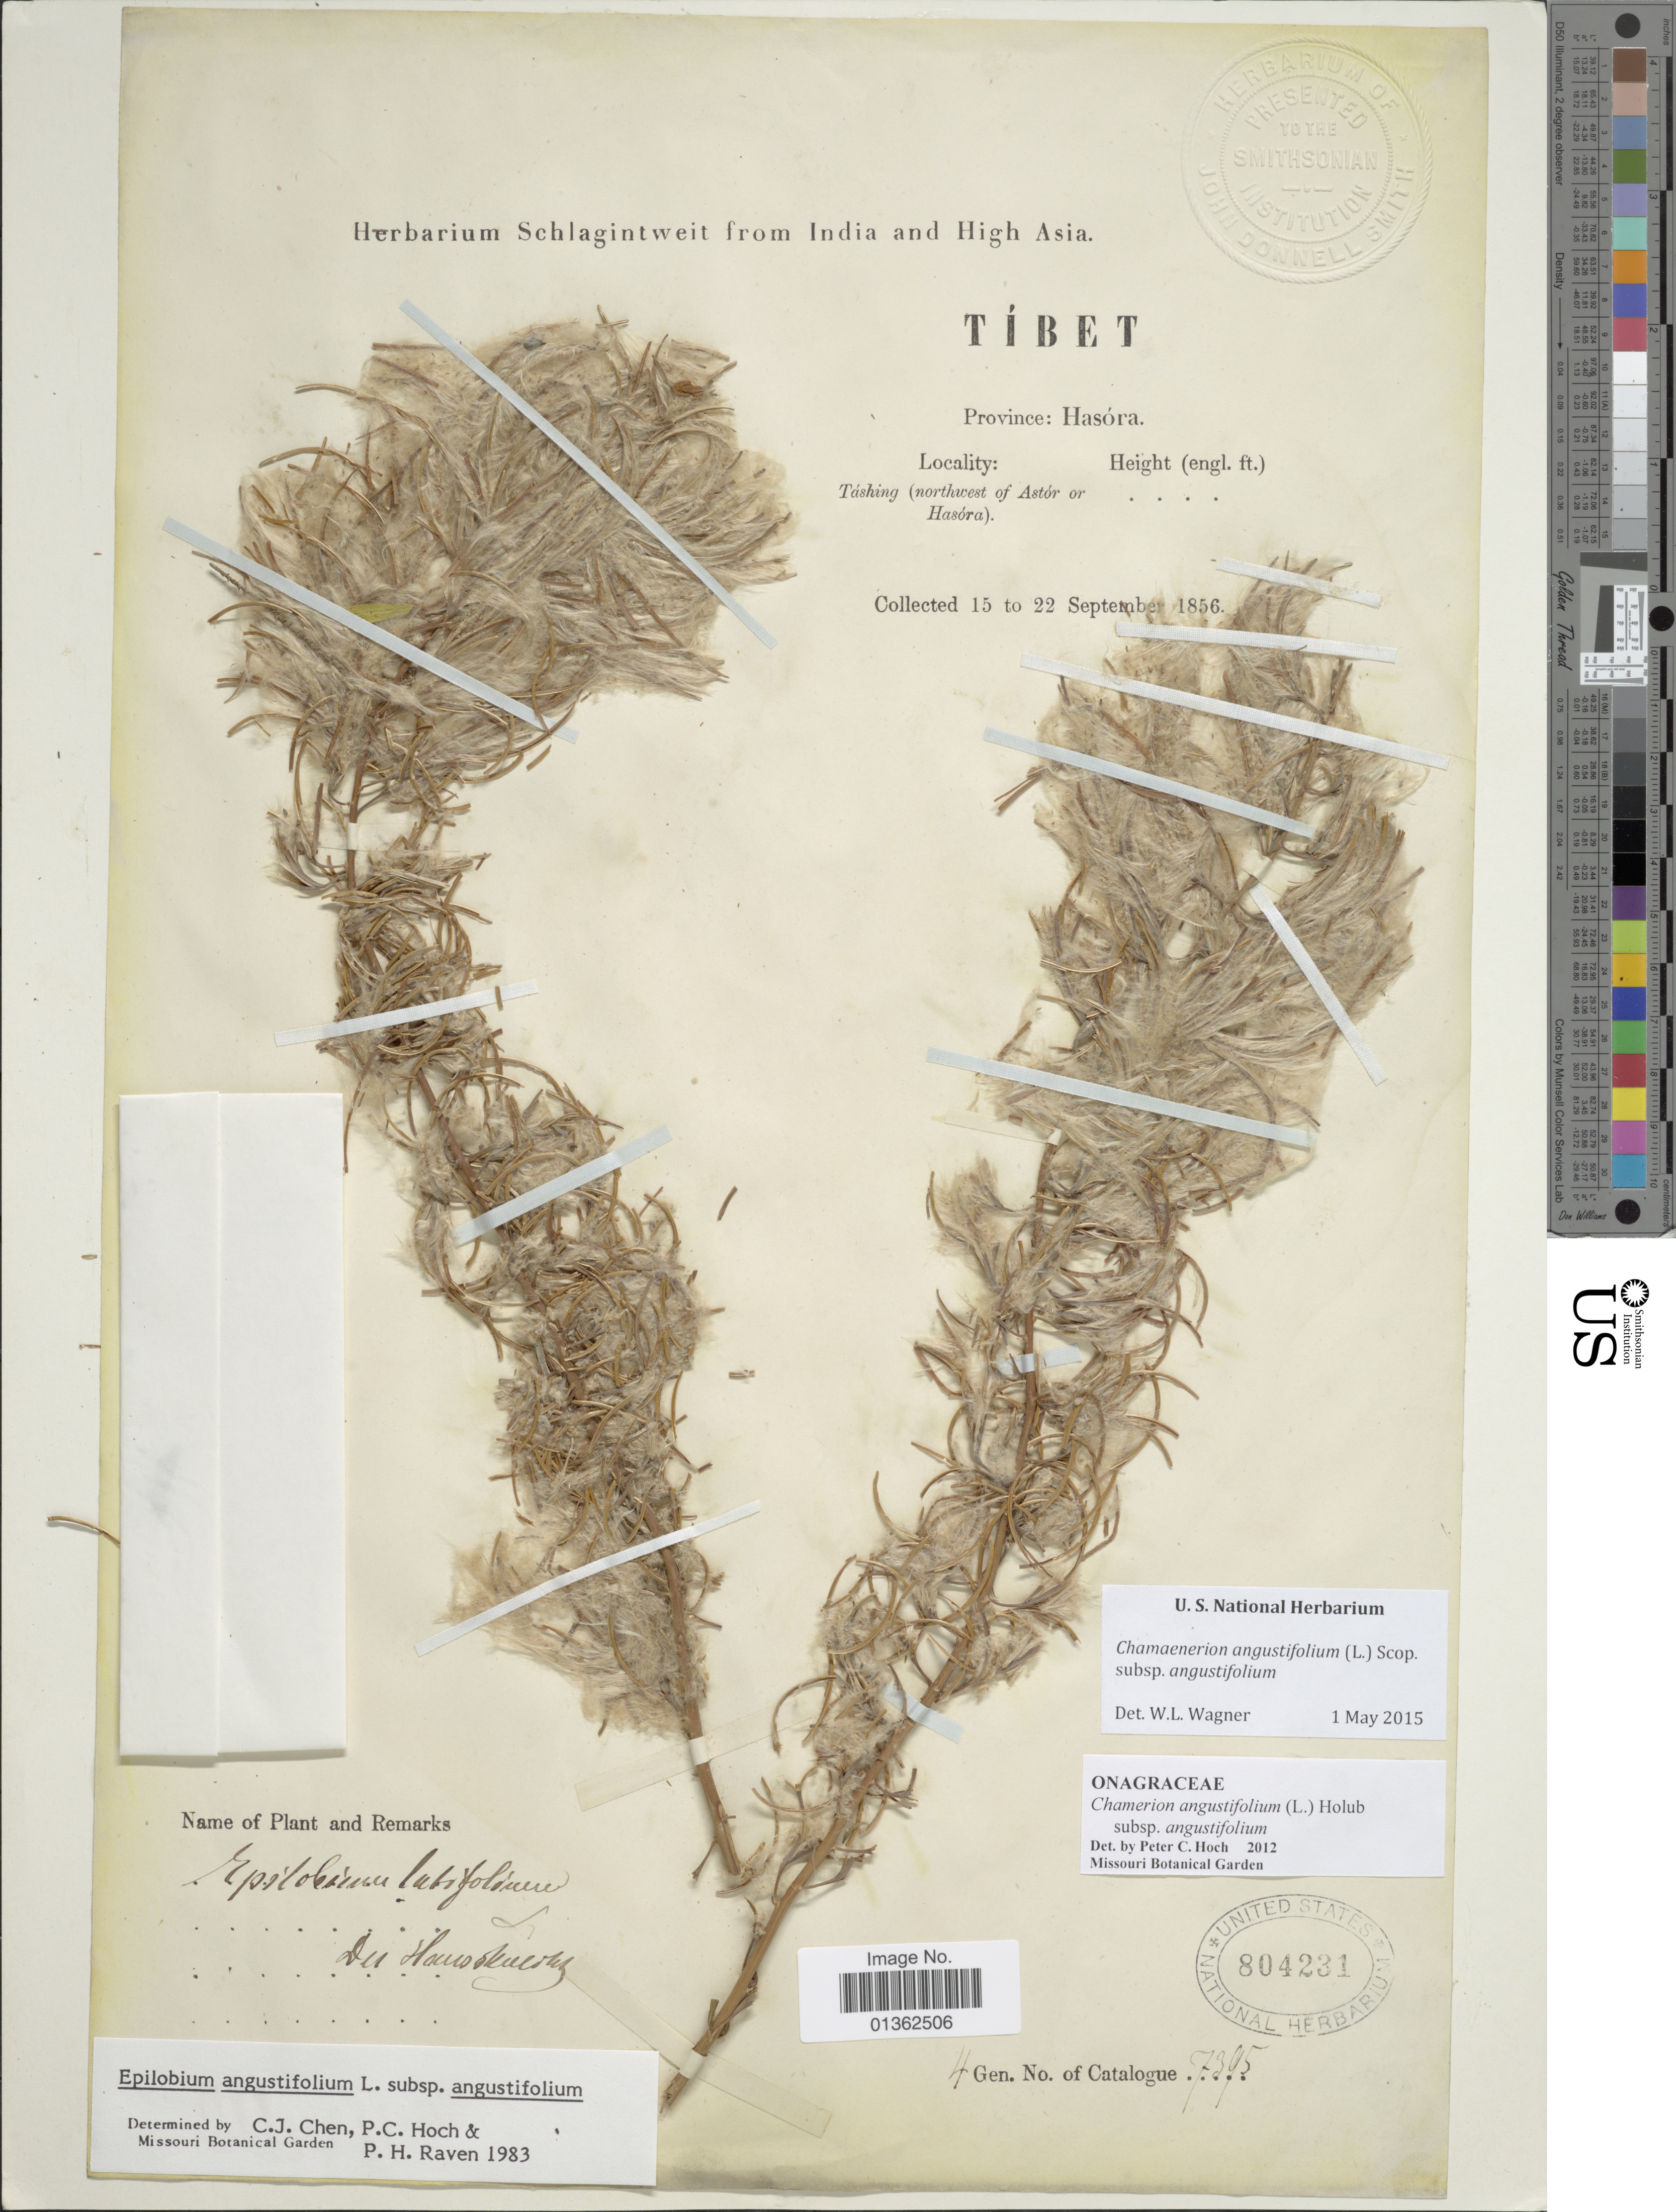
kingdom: Plantae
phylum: Tracheophyta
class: Magnoliopsida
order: Myrtales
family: Onagraceae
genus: Chamaenerion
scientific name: Chamaenerion angustifolium subsp. angustifolium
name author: (L.) Scop.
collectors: Herbarium Schlagintweit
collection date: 1856-09-15/1856-09-22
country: China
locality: Tibet. Province Hasóra. Táshing (northwest of Astór or Hasóra).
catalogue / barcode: US 804231